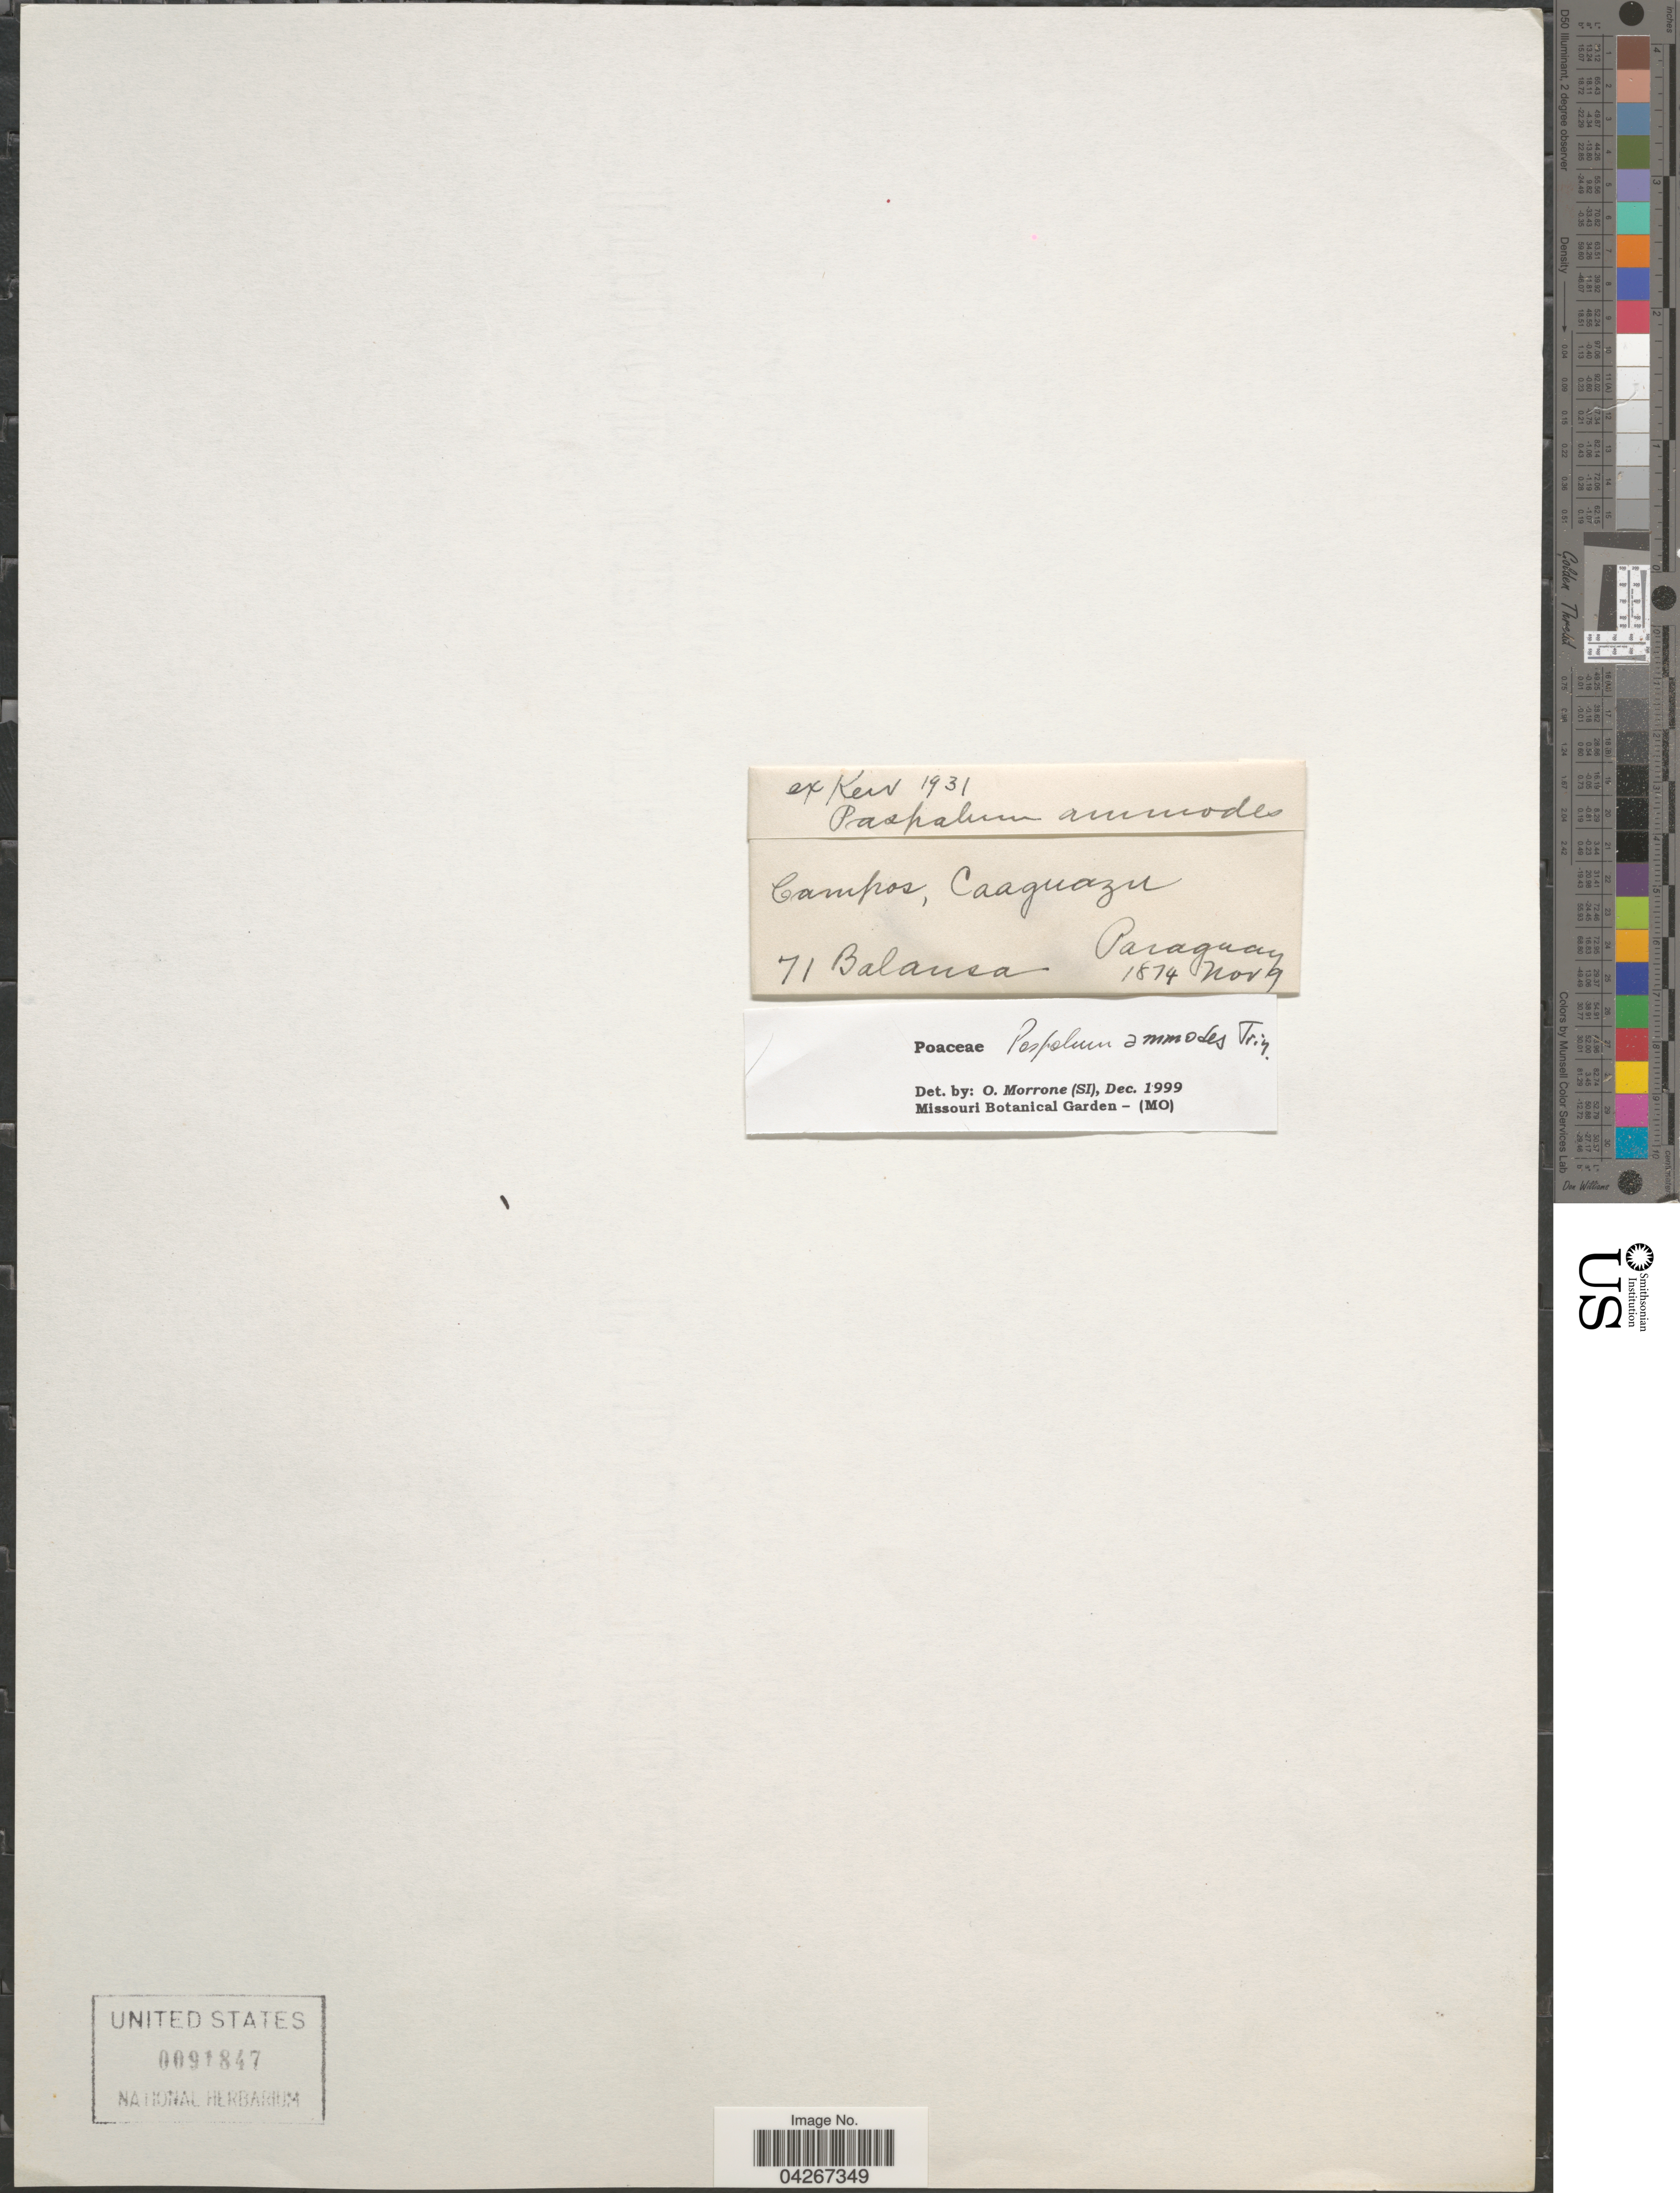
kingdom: Plantae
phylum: Tracheophyta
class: Liliopsida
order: Poales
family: Poaceae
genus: Paspalum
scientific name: Paspalum ammodes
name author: Trin.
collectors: -. Balansa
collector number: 71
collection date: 1874-11-09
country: Paraguay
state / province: Caaguazu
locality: Campos.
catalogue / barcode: US 91847